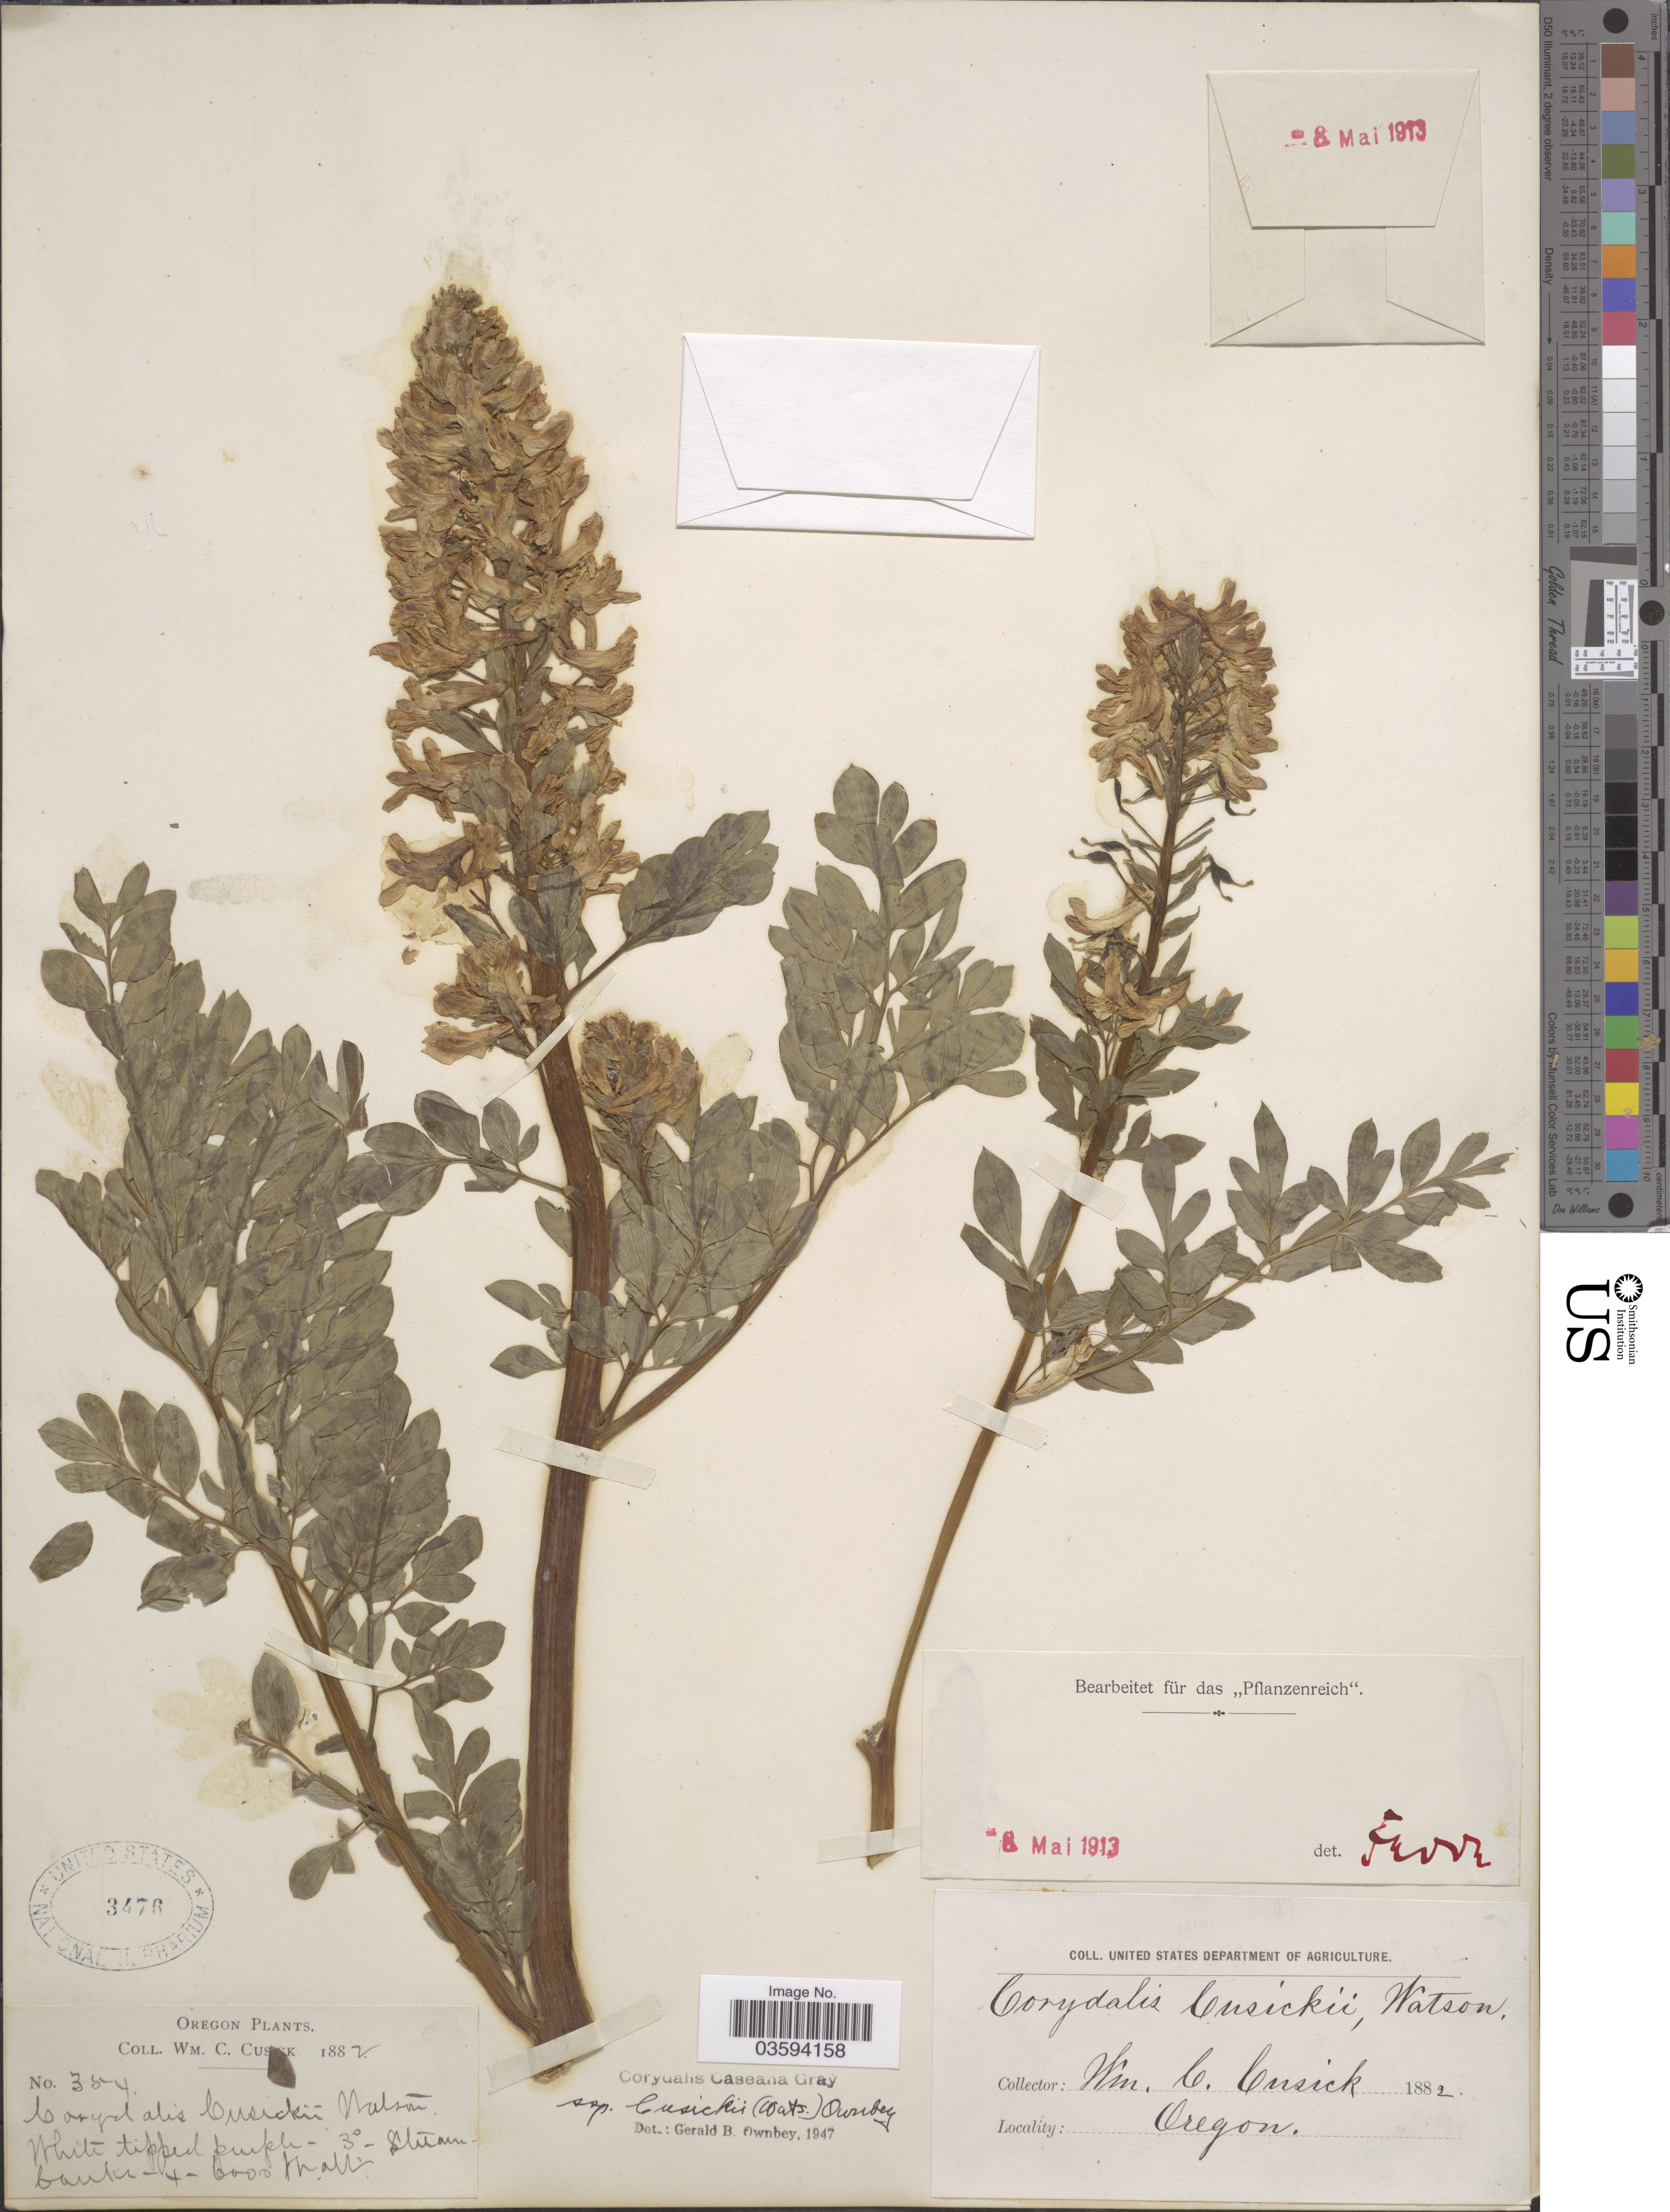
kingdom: Plantae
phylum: Tracheophyta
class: Magnoliopsida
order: Ranunculales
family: Papaveraceae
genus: Corydalis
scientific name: Corydalis caseana subsp. cusickii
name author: (S. Watson) G.B. Ownbey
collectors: W. C. Cusick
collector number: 354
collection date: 1882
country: United States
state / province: Oregon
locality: Stream banks.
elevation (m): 1219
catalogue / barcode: US 3476